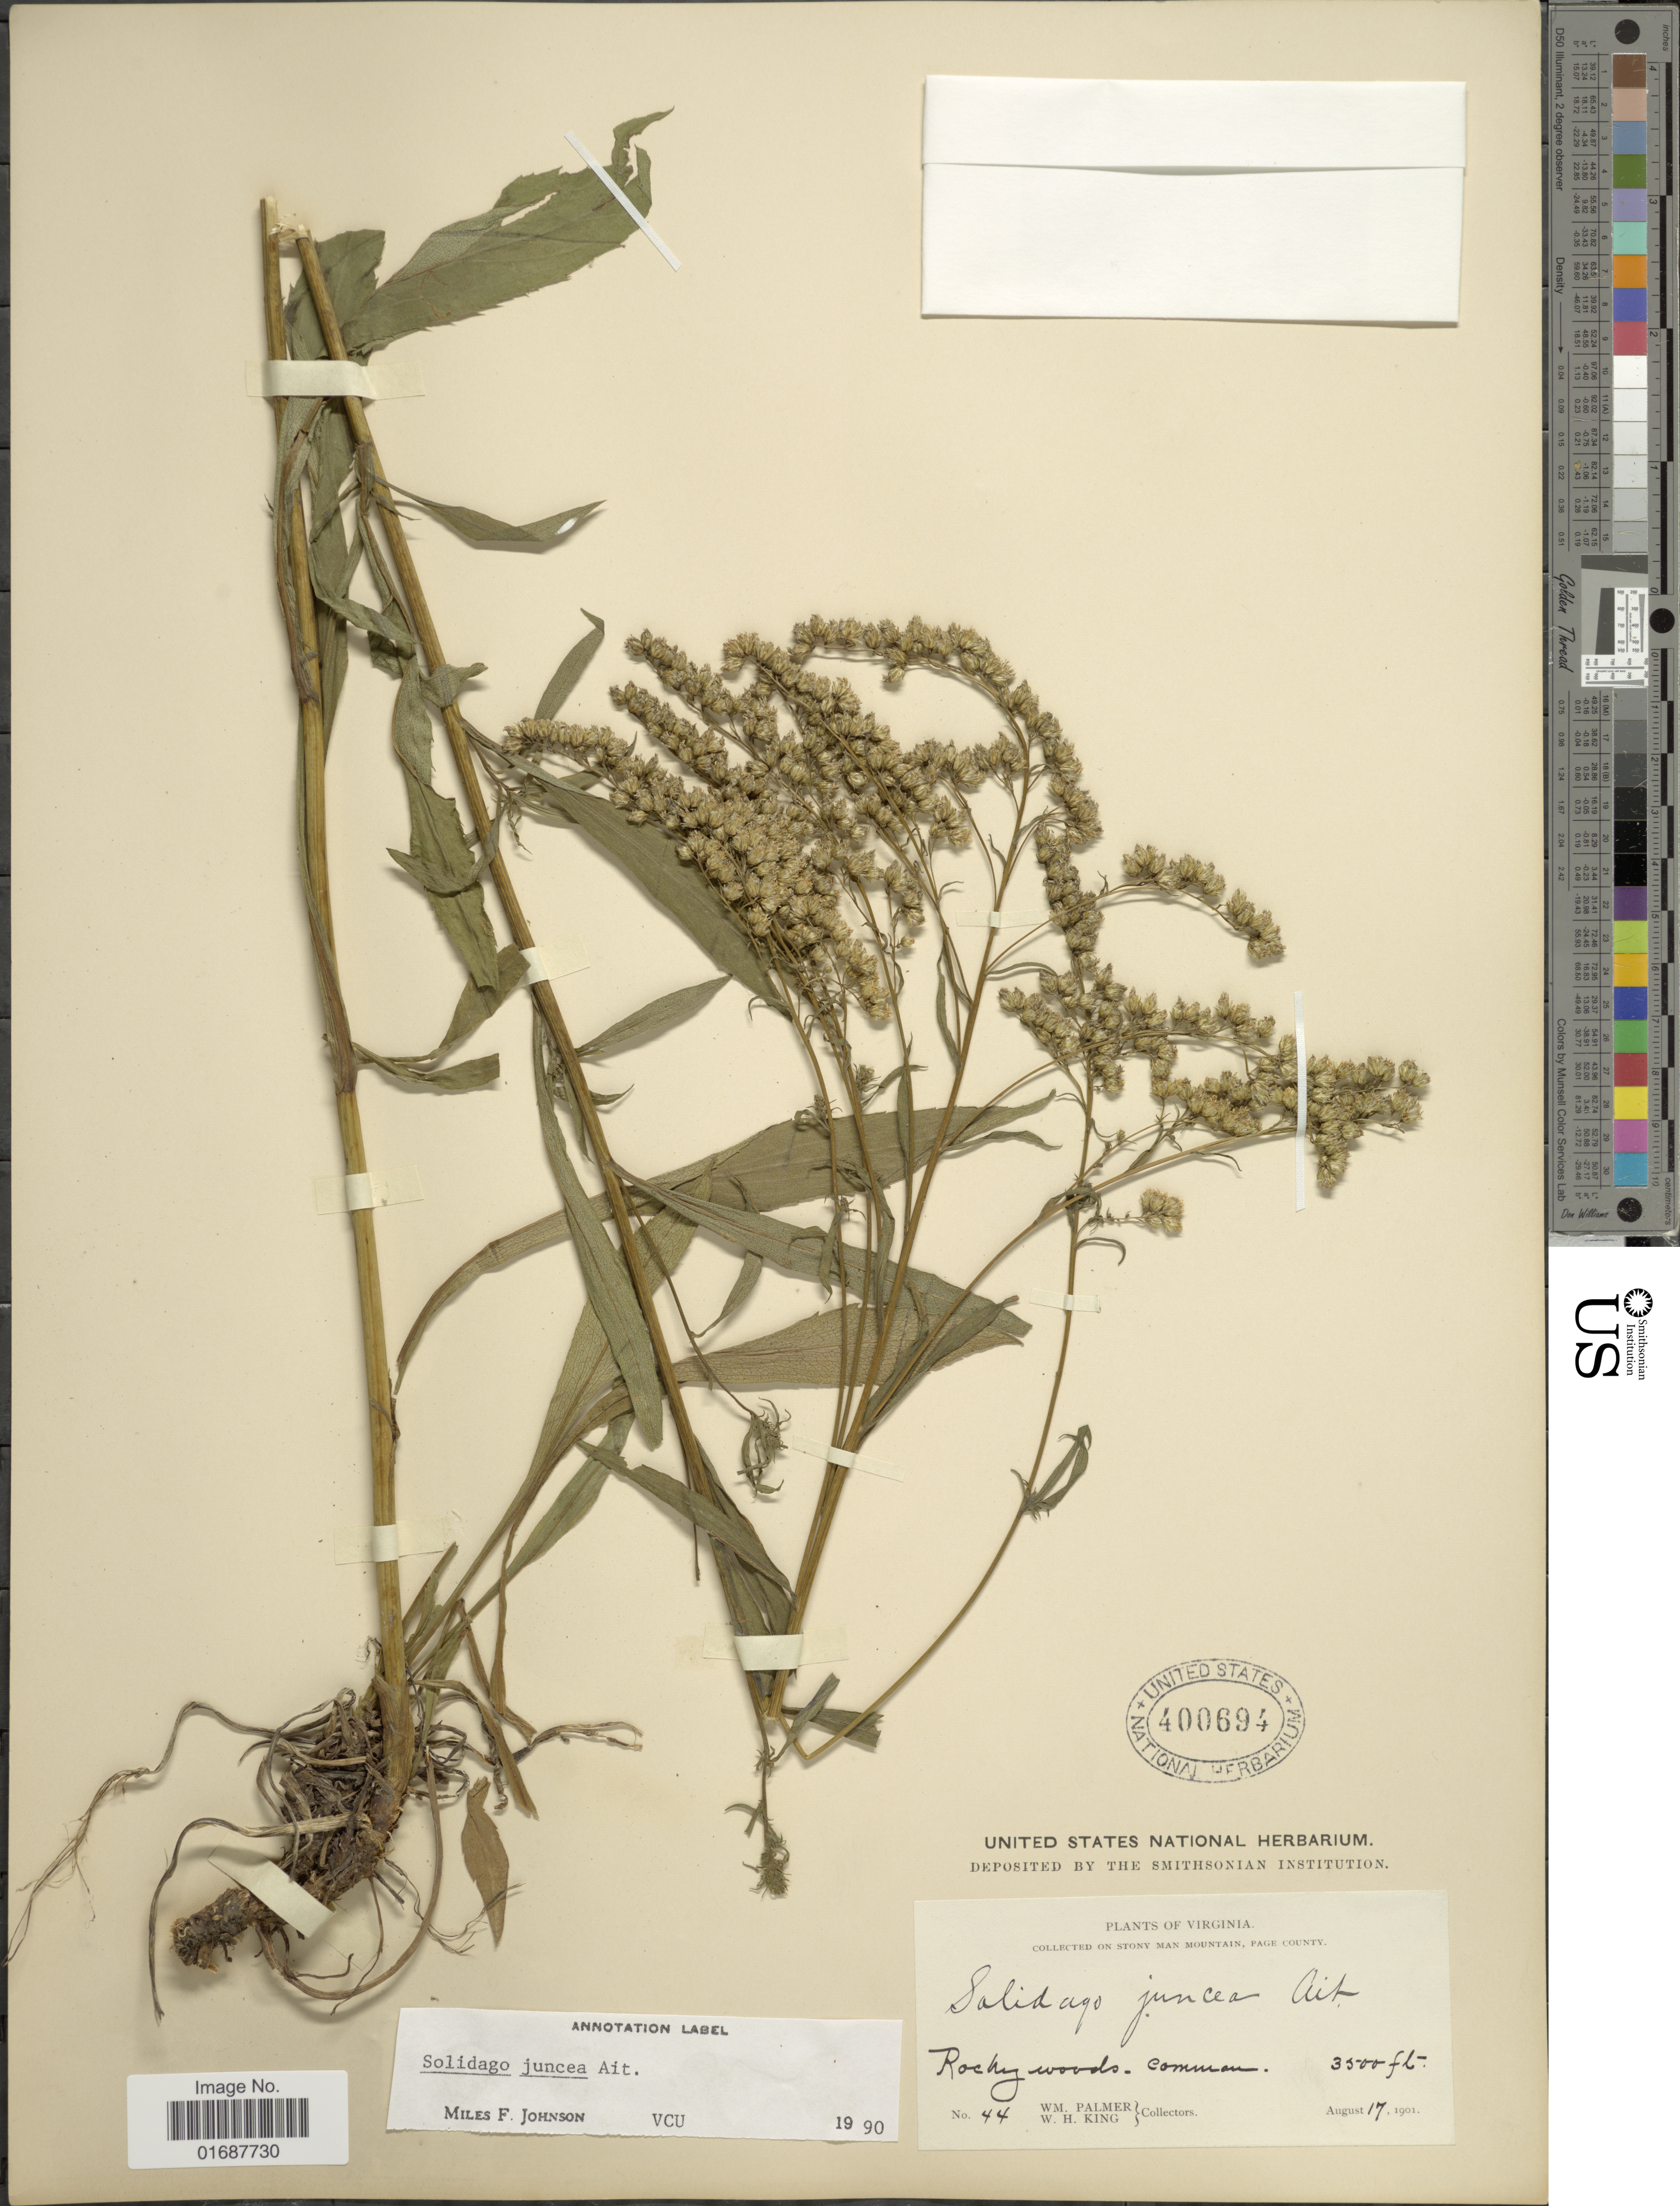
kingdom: Plantae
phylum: Tracheophyta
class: Magnoliopsida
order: Asterales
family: Asteraceae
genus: Solidago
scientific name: Solidago juncea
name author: Aiton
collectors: W. Palmer & W. H. King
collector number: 44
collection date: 1901-08-17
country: United States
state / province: Virginia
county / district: Page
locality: Stony Man Mountain, Page County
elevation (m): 1067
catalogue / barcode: US 400694